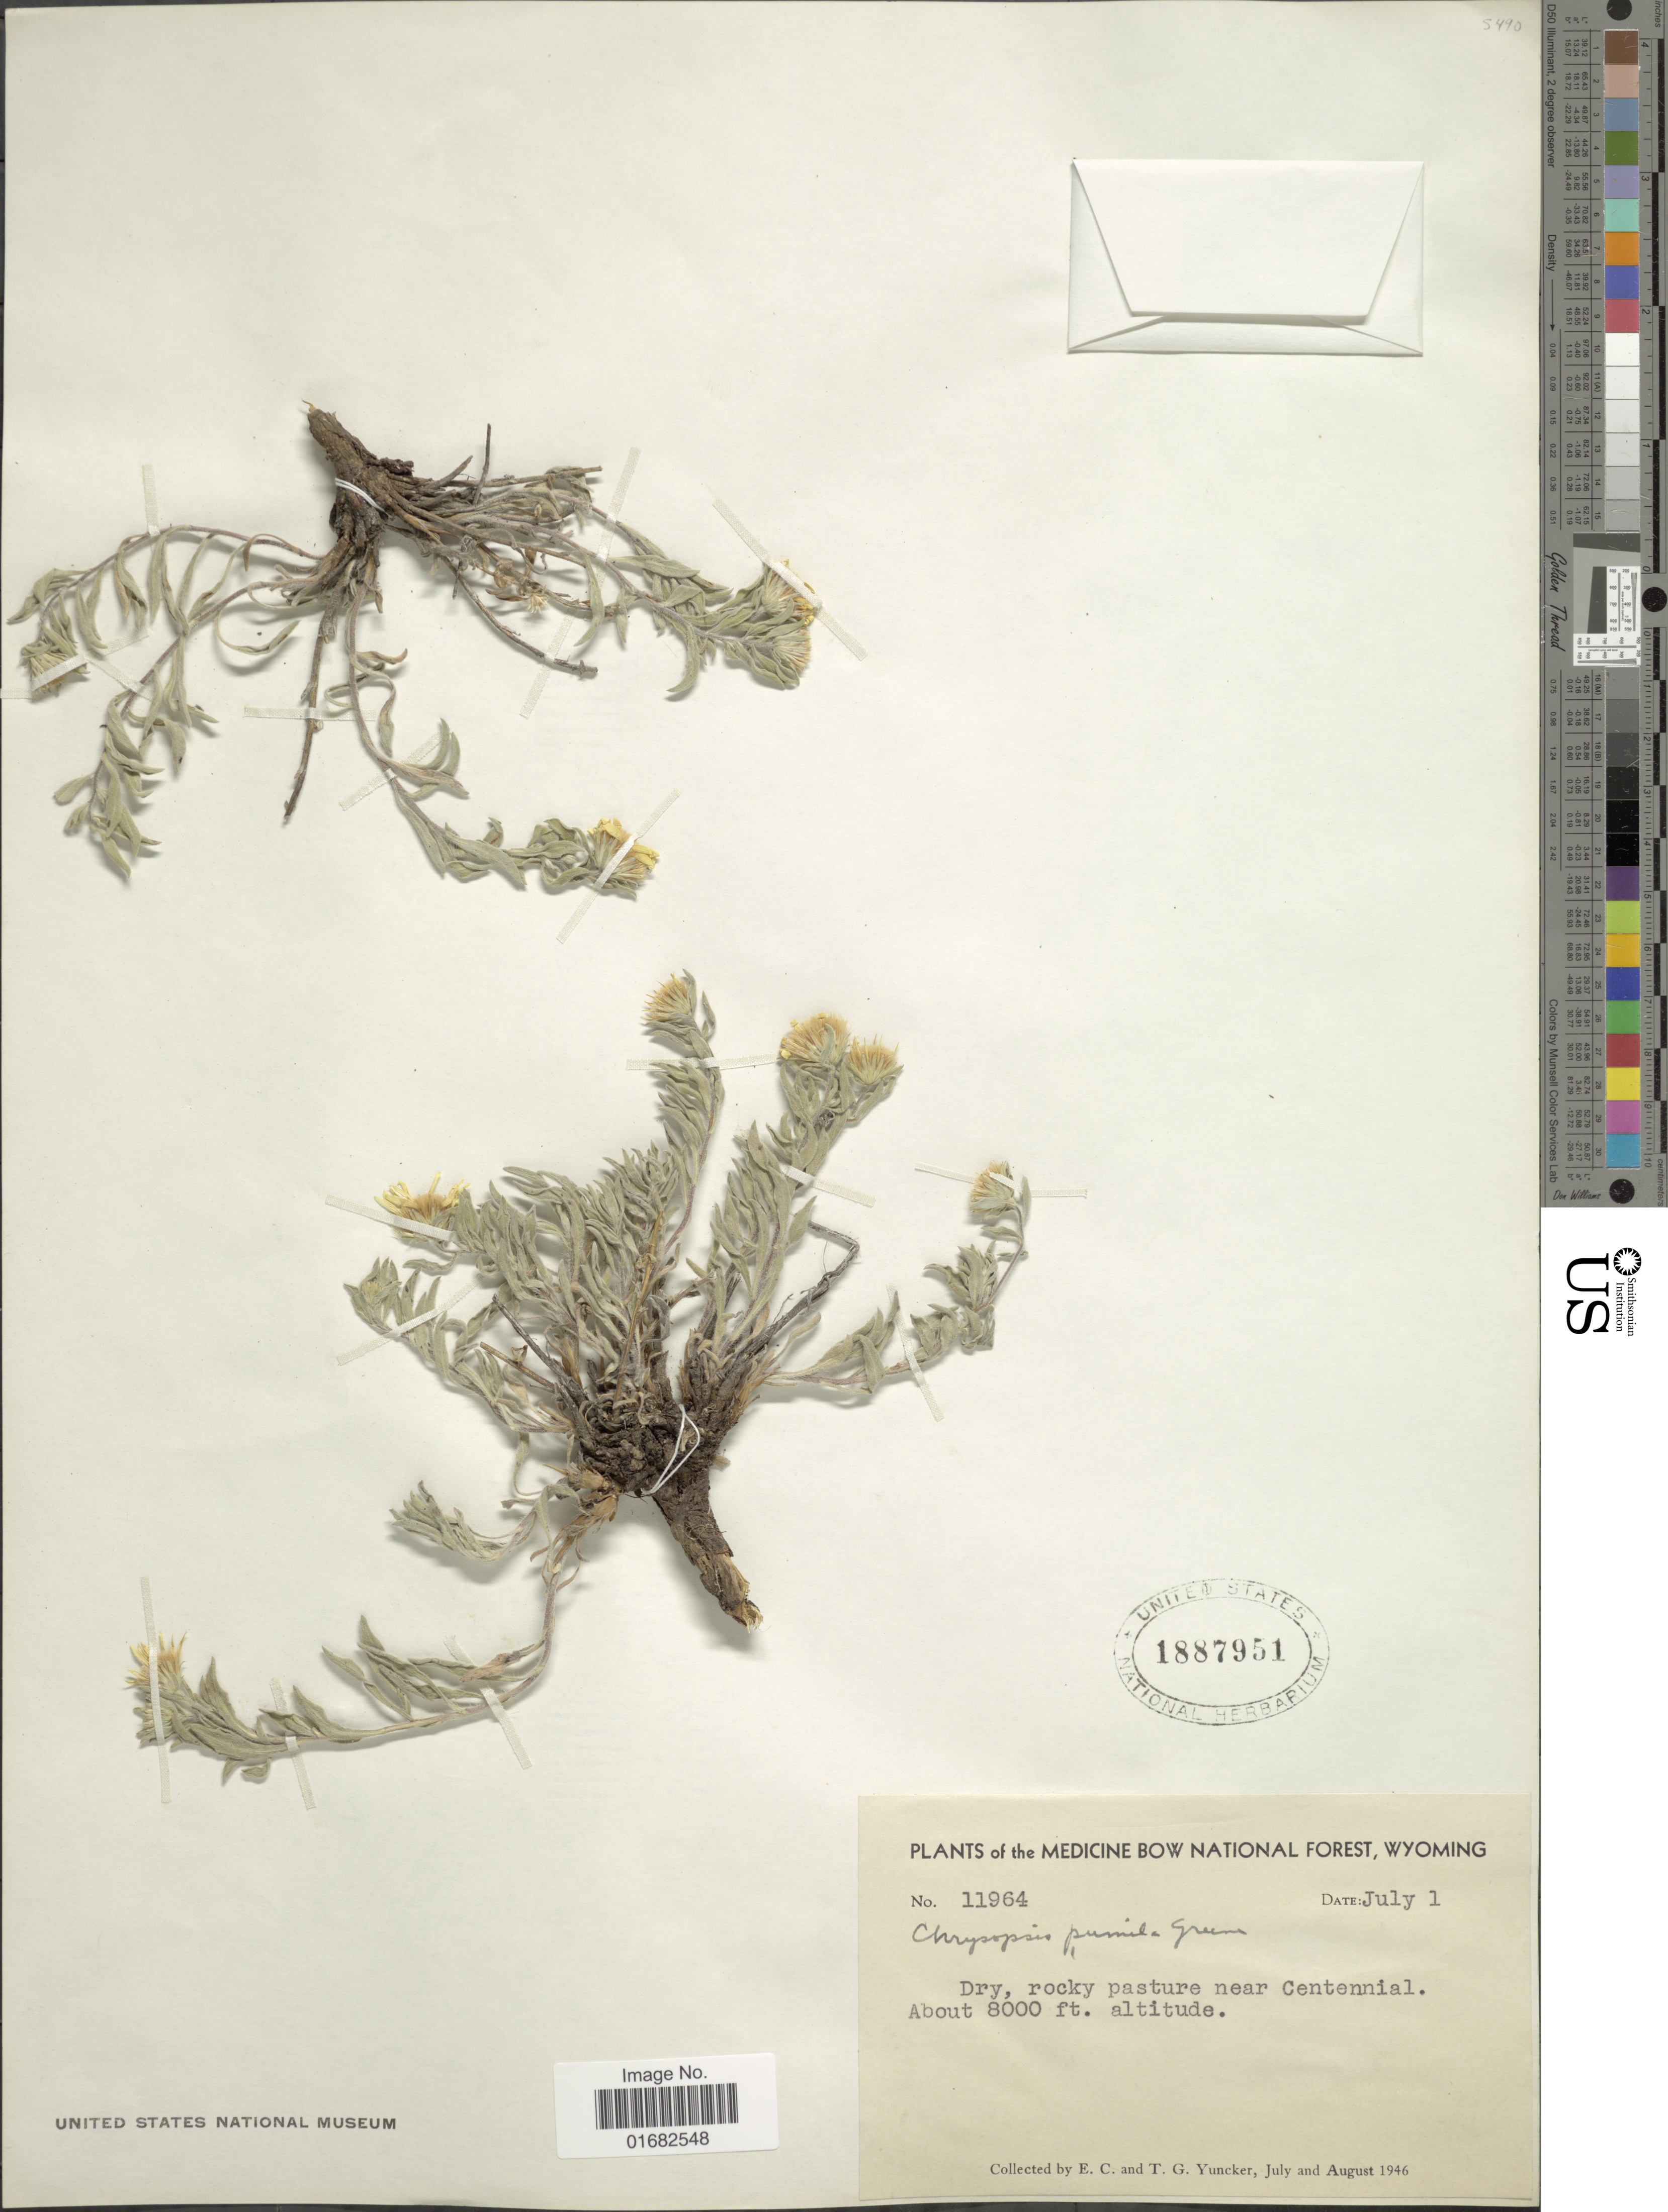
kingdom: Plantae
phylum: Tracheophyta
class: Magnoliopsida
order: Asterales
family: Asteraceae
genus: Heterotheca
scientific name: Heterotheca pumila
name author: (Greene) Semple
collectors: E. C. Yuncker & T. G. Yuncker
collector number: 11964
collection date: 1946-07-01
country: United States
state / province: Wyoming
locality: Medicine Bow National Forest. near Centennial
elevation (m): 2438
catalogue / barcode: US 1887951